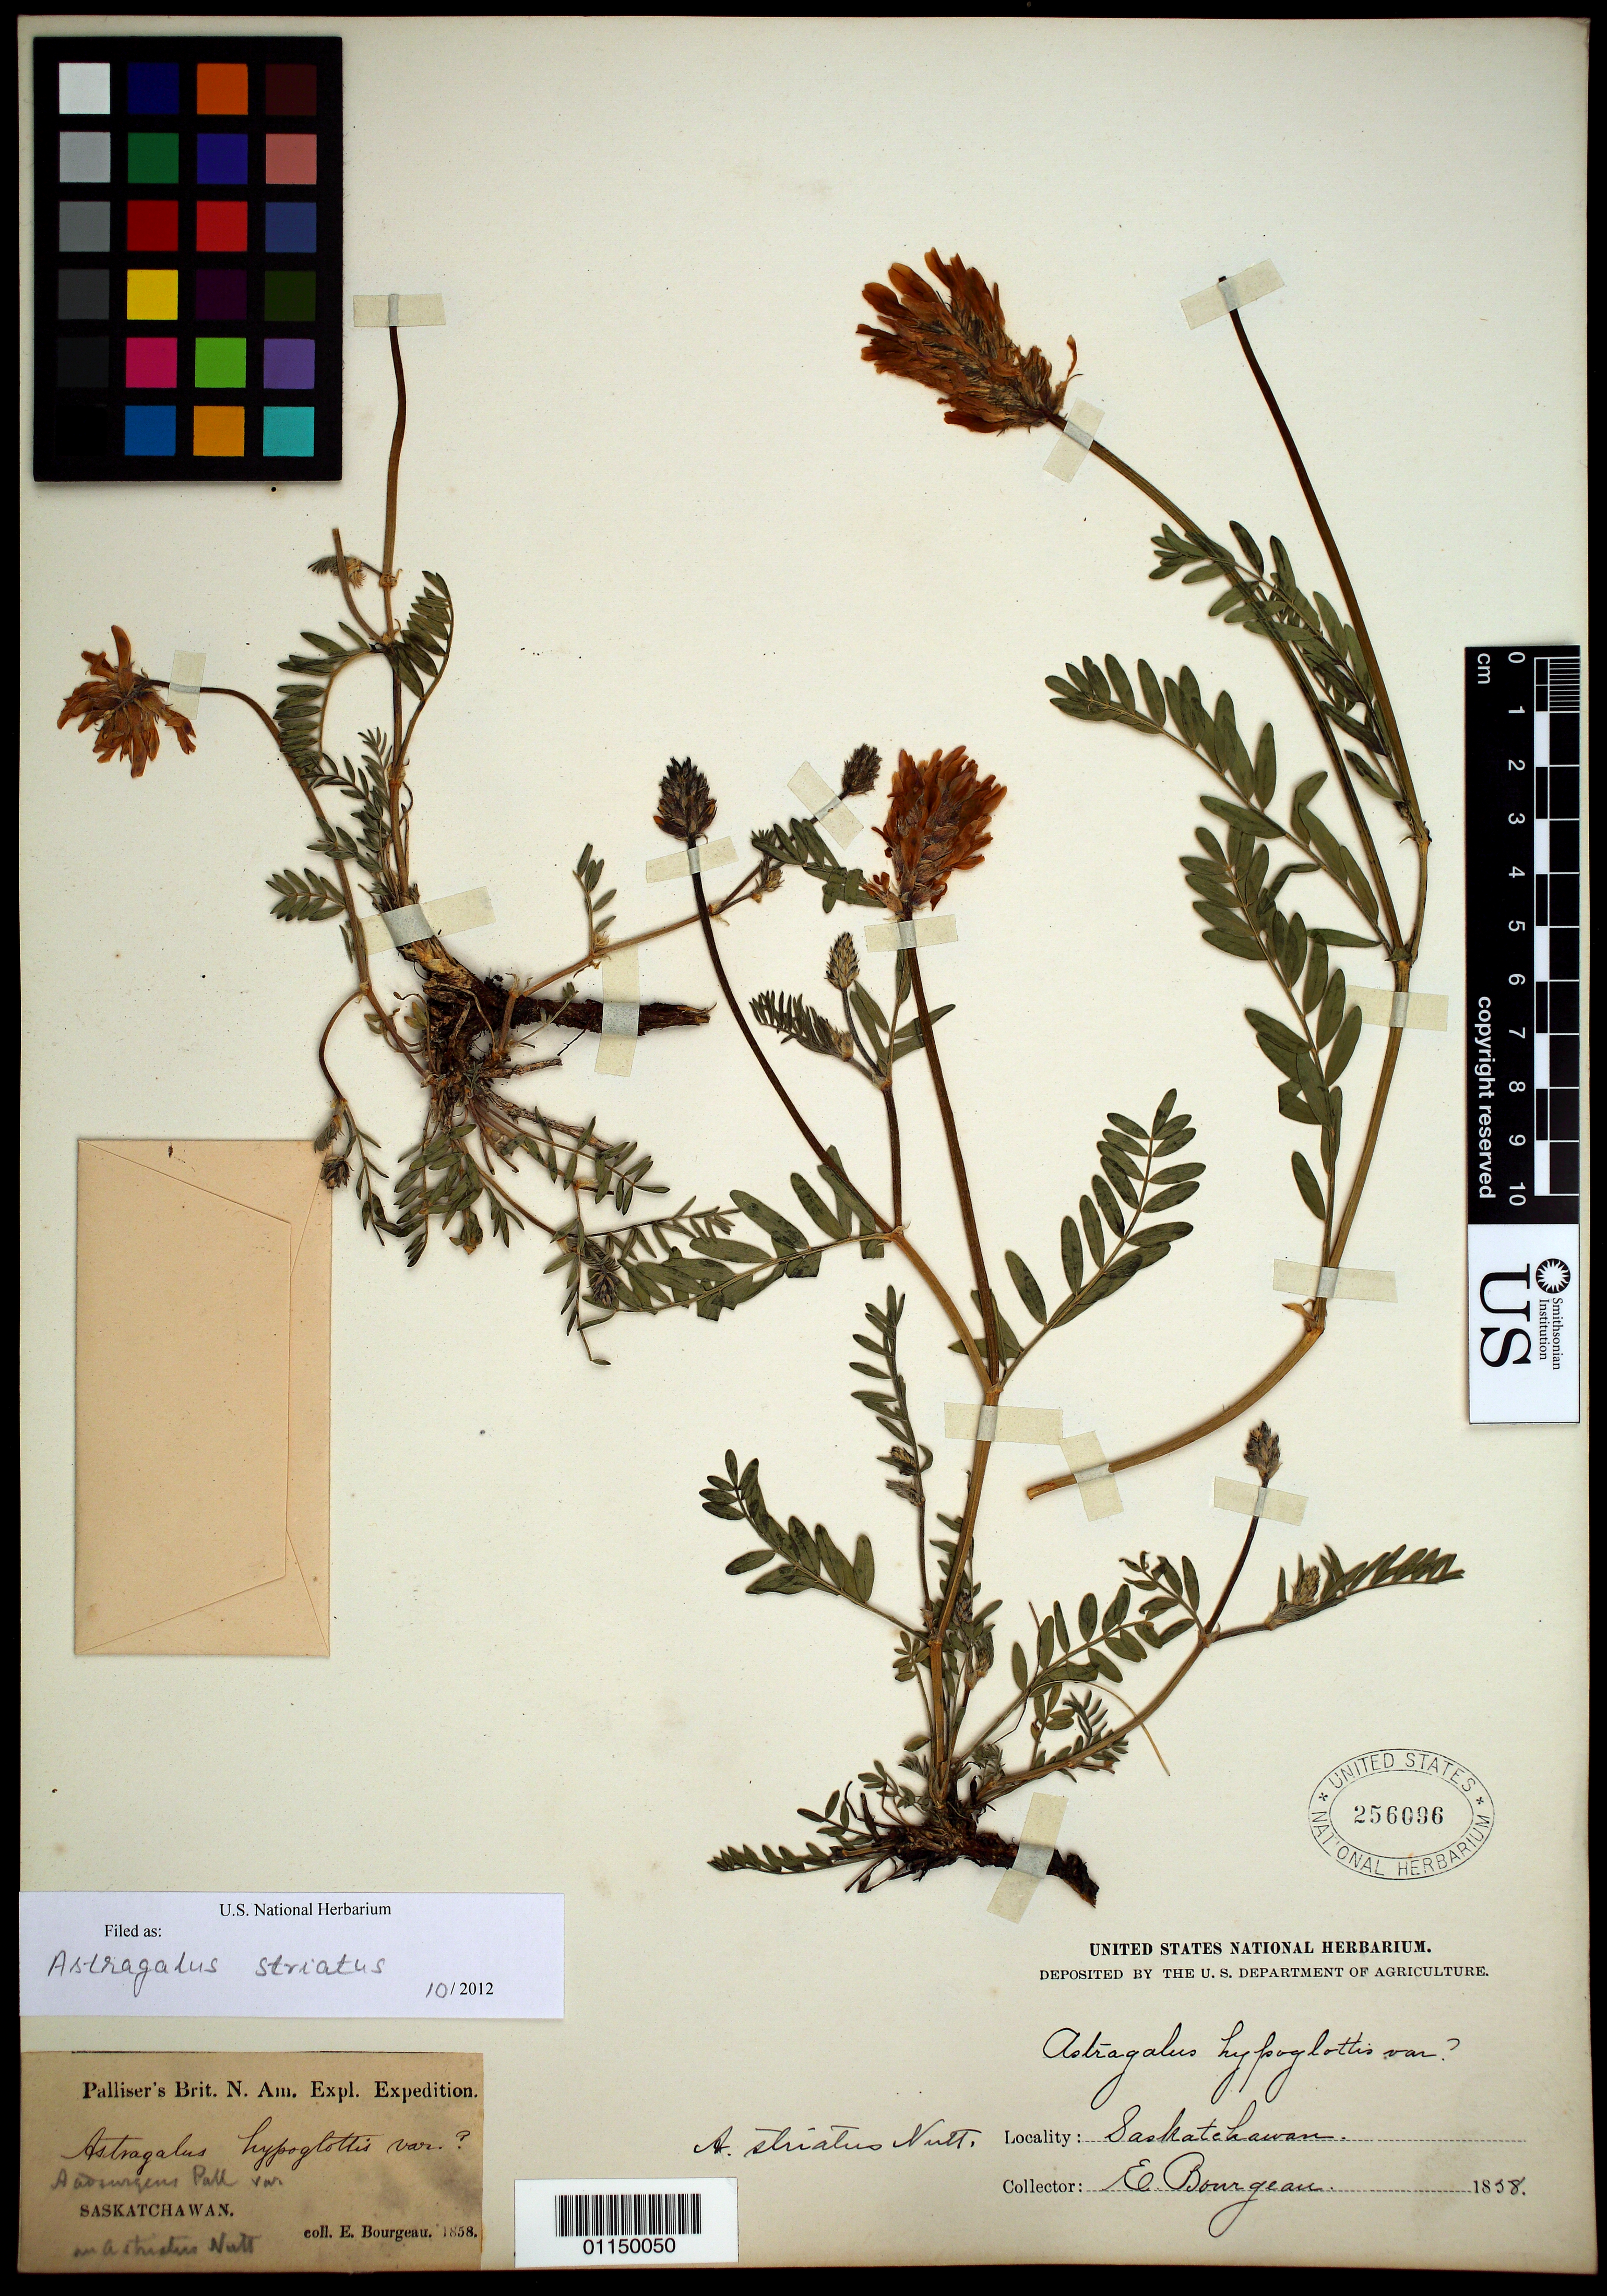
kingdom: Plantae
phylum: Tracheophyta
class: Magnoliopsida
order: Fabales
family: Fabaceae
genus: Astragalus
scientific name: Astragalus striatus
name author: Nutt.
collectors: E. Bourgeau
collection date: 1858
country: Canada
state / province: Saskatchewan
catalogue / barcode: US 256096